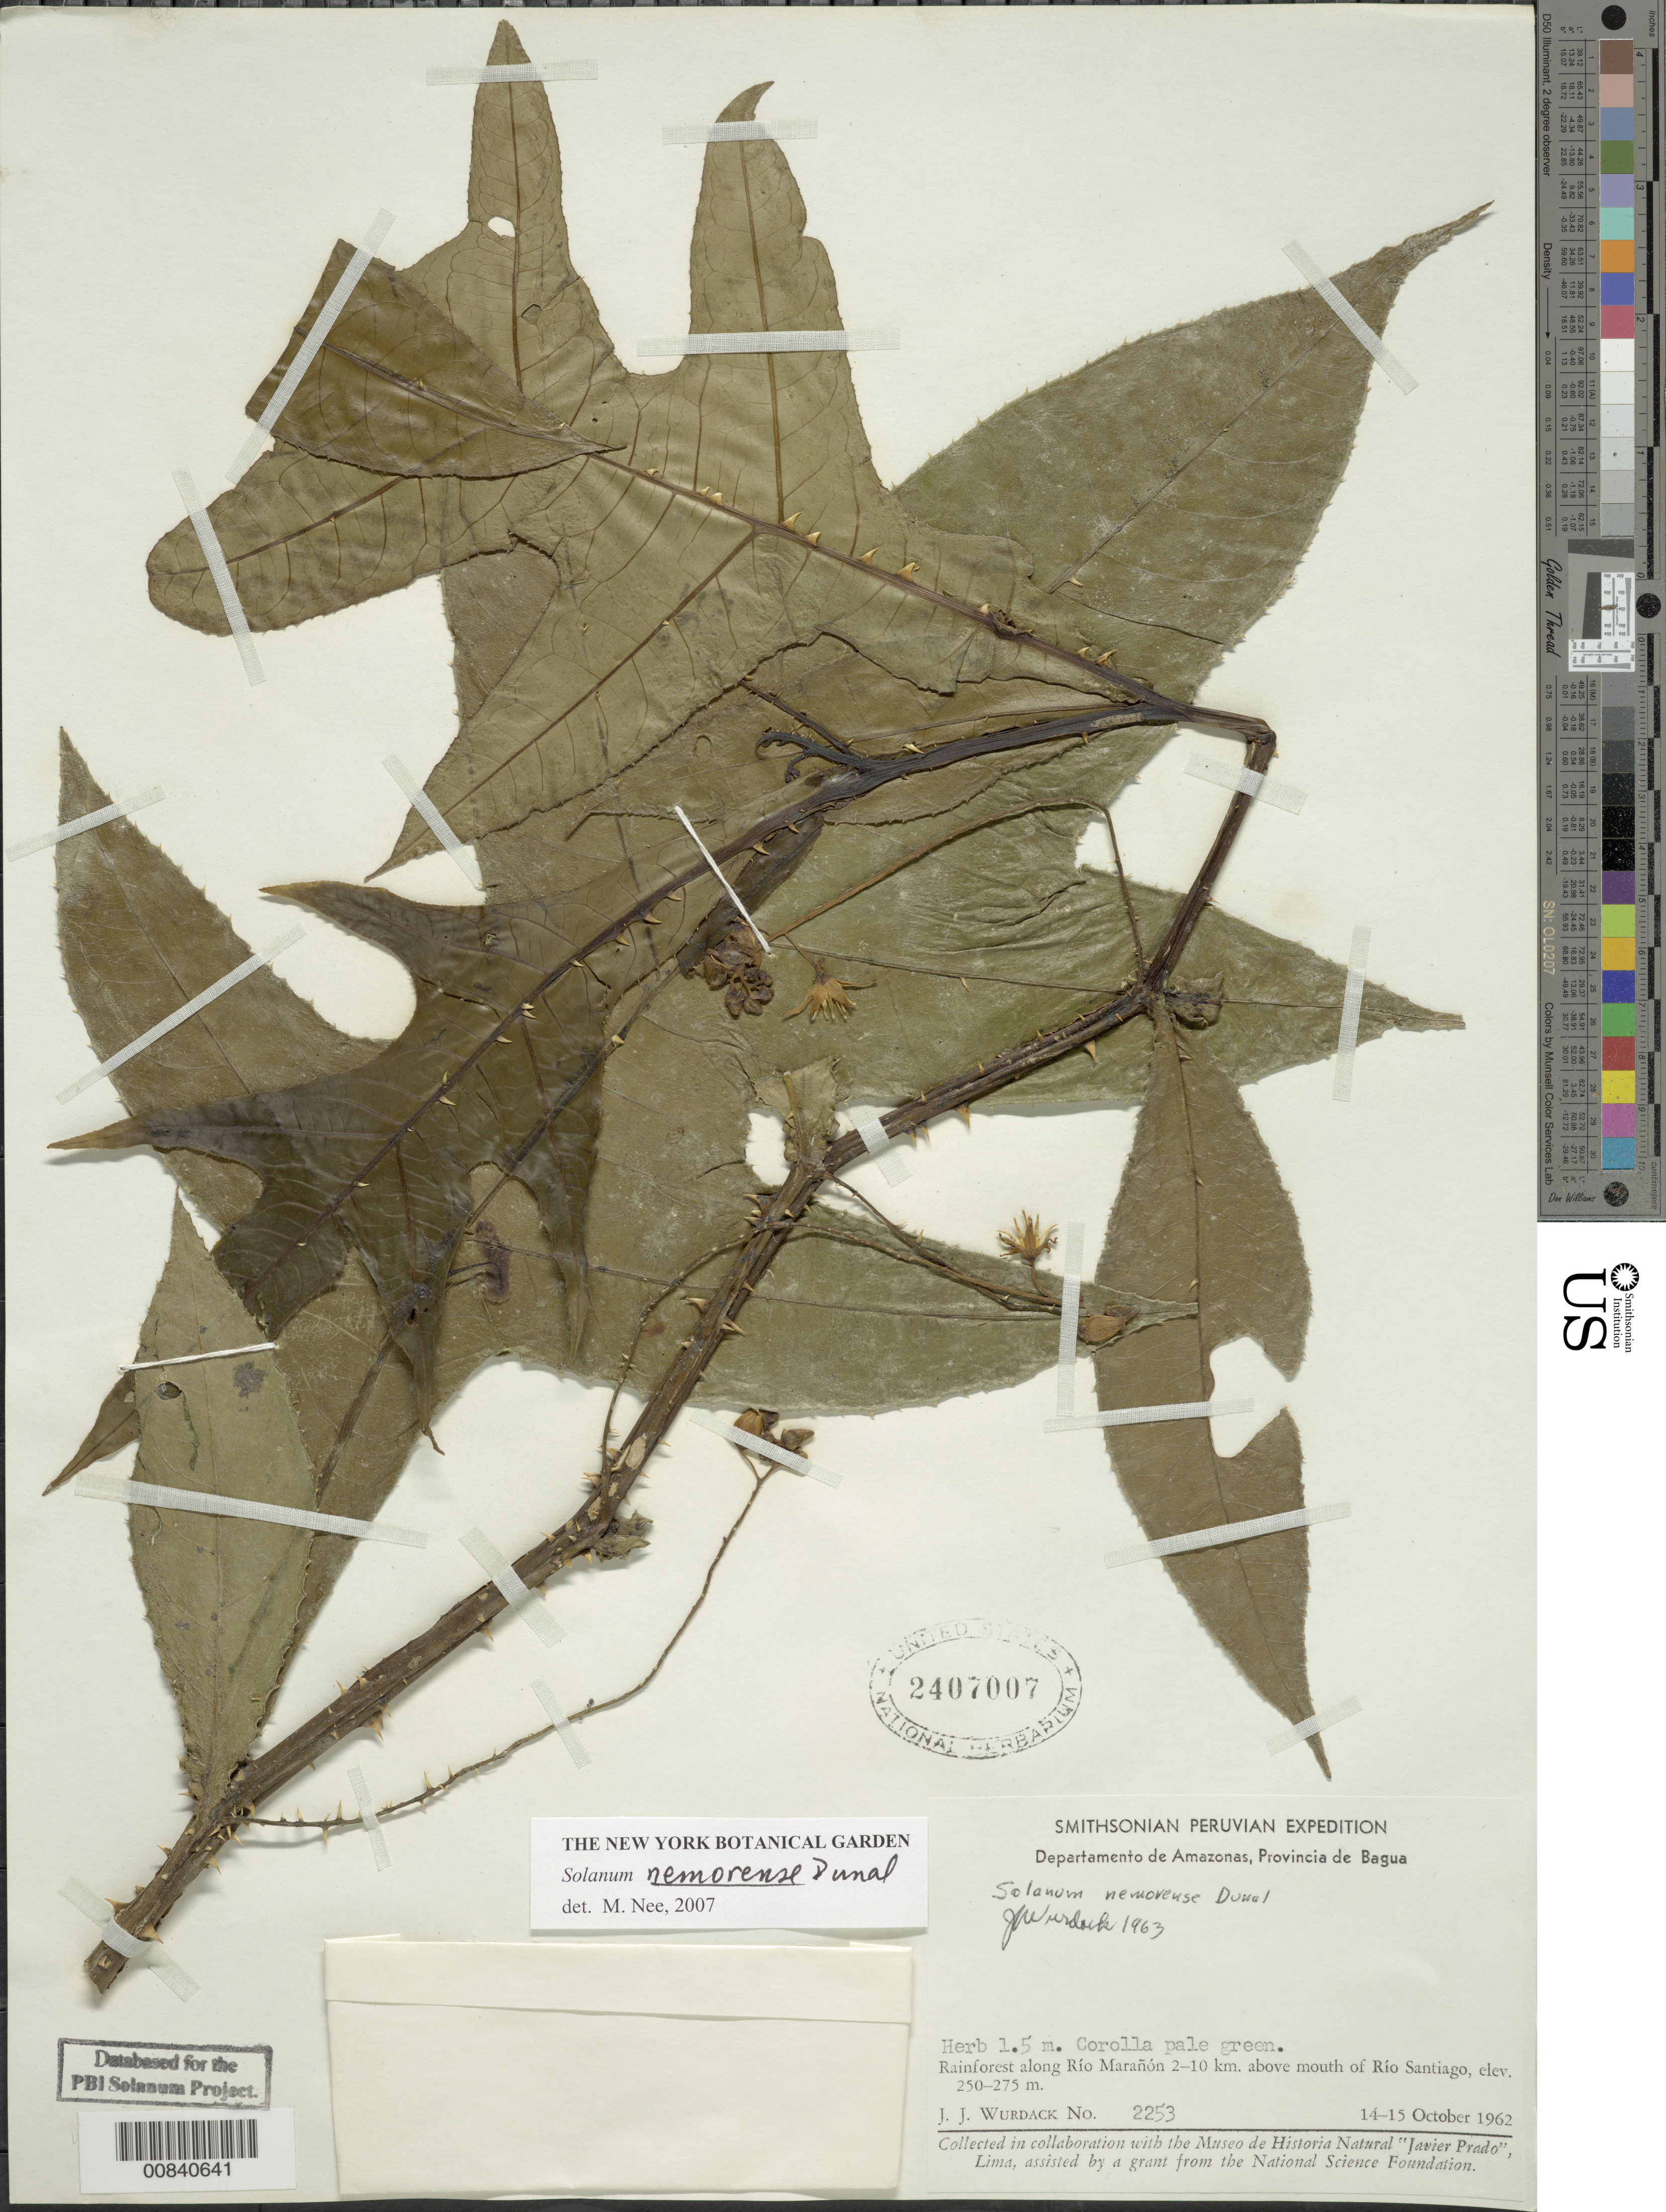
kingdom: Plantae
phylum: Tracheophyta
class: Magnoliopsida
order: Solanales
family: Solanaceae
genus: Solanum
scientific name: Solanum nemorense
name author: Dunal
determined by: Wurdack, John J., (US), US (UNITED STATES)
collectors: J. J. Wurdack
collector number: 2253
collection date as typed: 14 Oct 1962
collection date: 1962-10-14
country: Peru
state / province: Amazonas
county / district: Bagua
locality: Along Río Marañon, 2-10 km above mouth or Río Santiago.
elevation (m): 250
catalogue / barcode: US 2407007